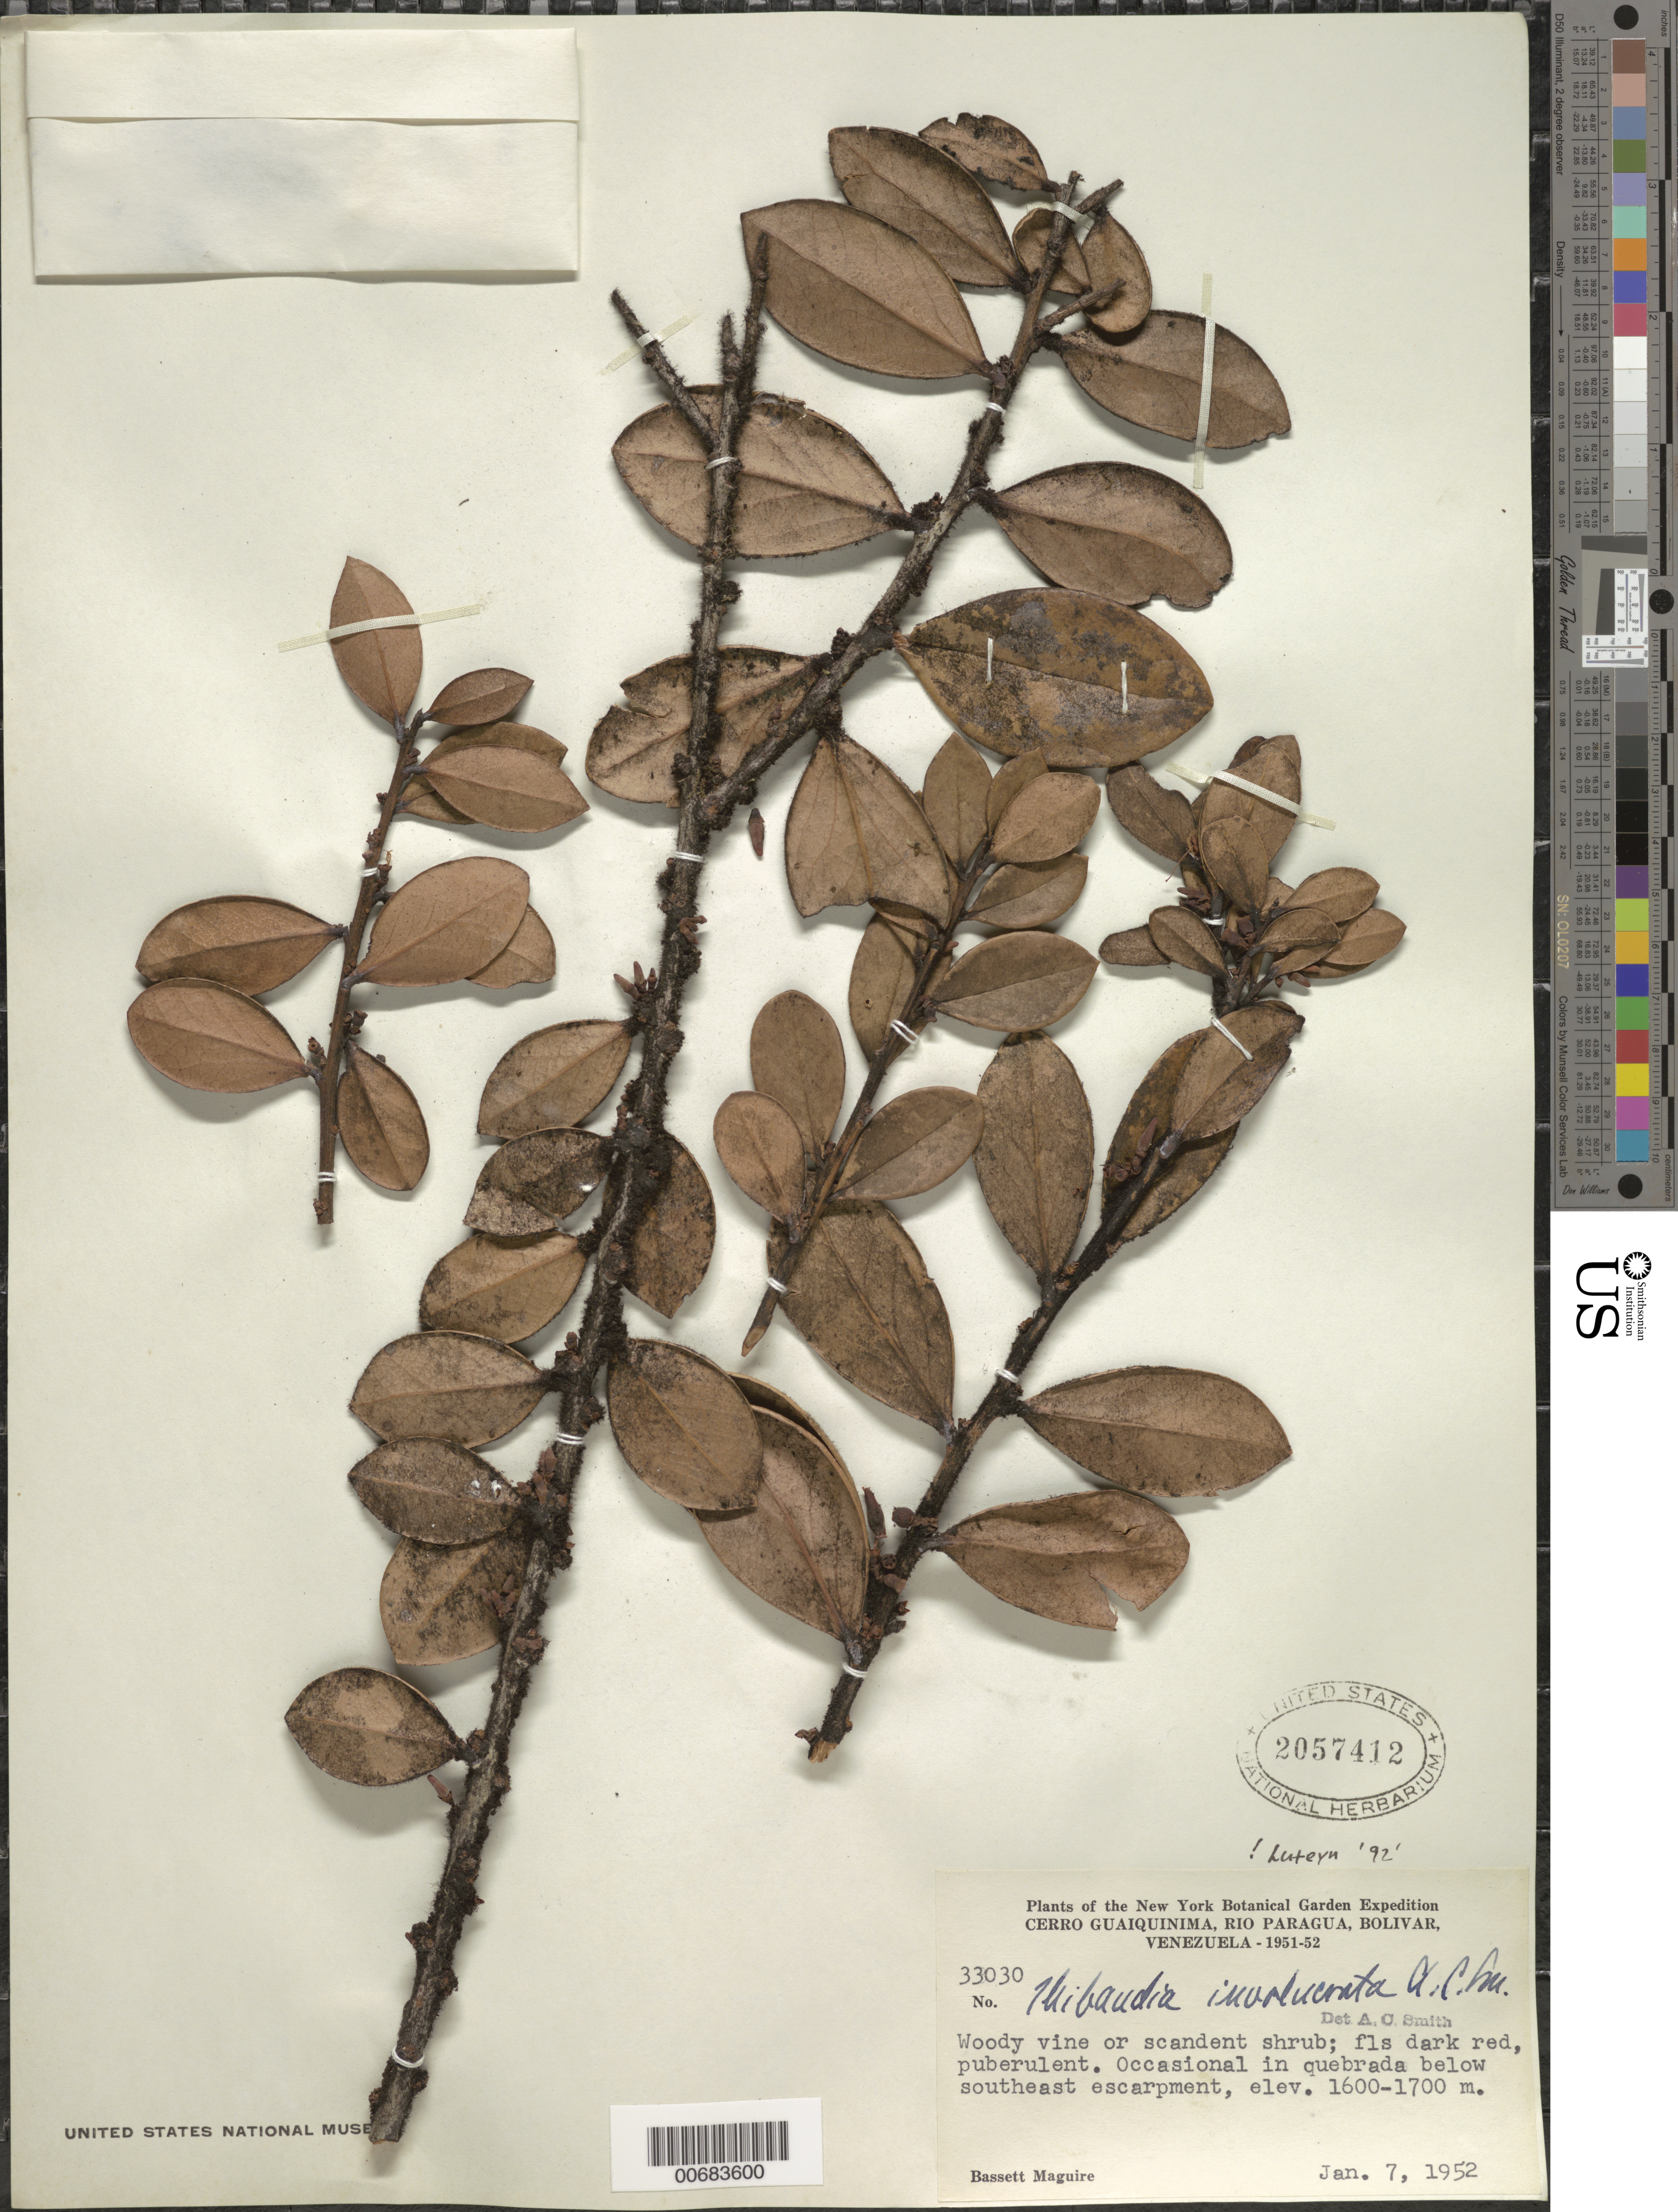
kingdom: Plantae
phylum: Tracheophyta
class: Magnoliopsida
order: Ericales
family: Ericaceae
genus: Thibaudia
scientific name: Thibaudia involucrata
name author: A.C. Sm.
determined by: Luteyn, J. L.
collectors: B. Maguire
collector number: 33030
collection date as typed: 7-Jan-52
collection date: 1952-01-07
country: Venezuela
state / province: Bolívar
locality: Cerro Guaiquinima, Río Paragua, SE escarpment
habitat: Quebrada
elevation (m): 1600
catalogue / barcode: US 2057412